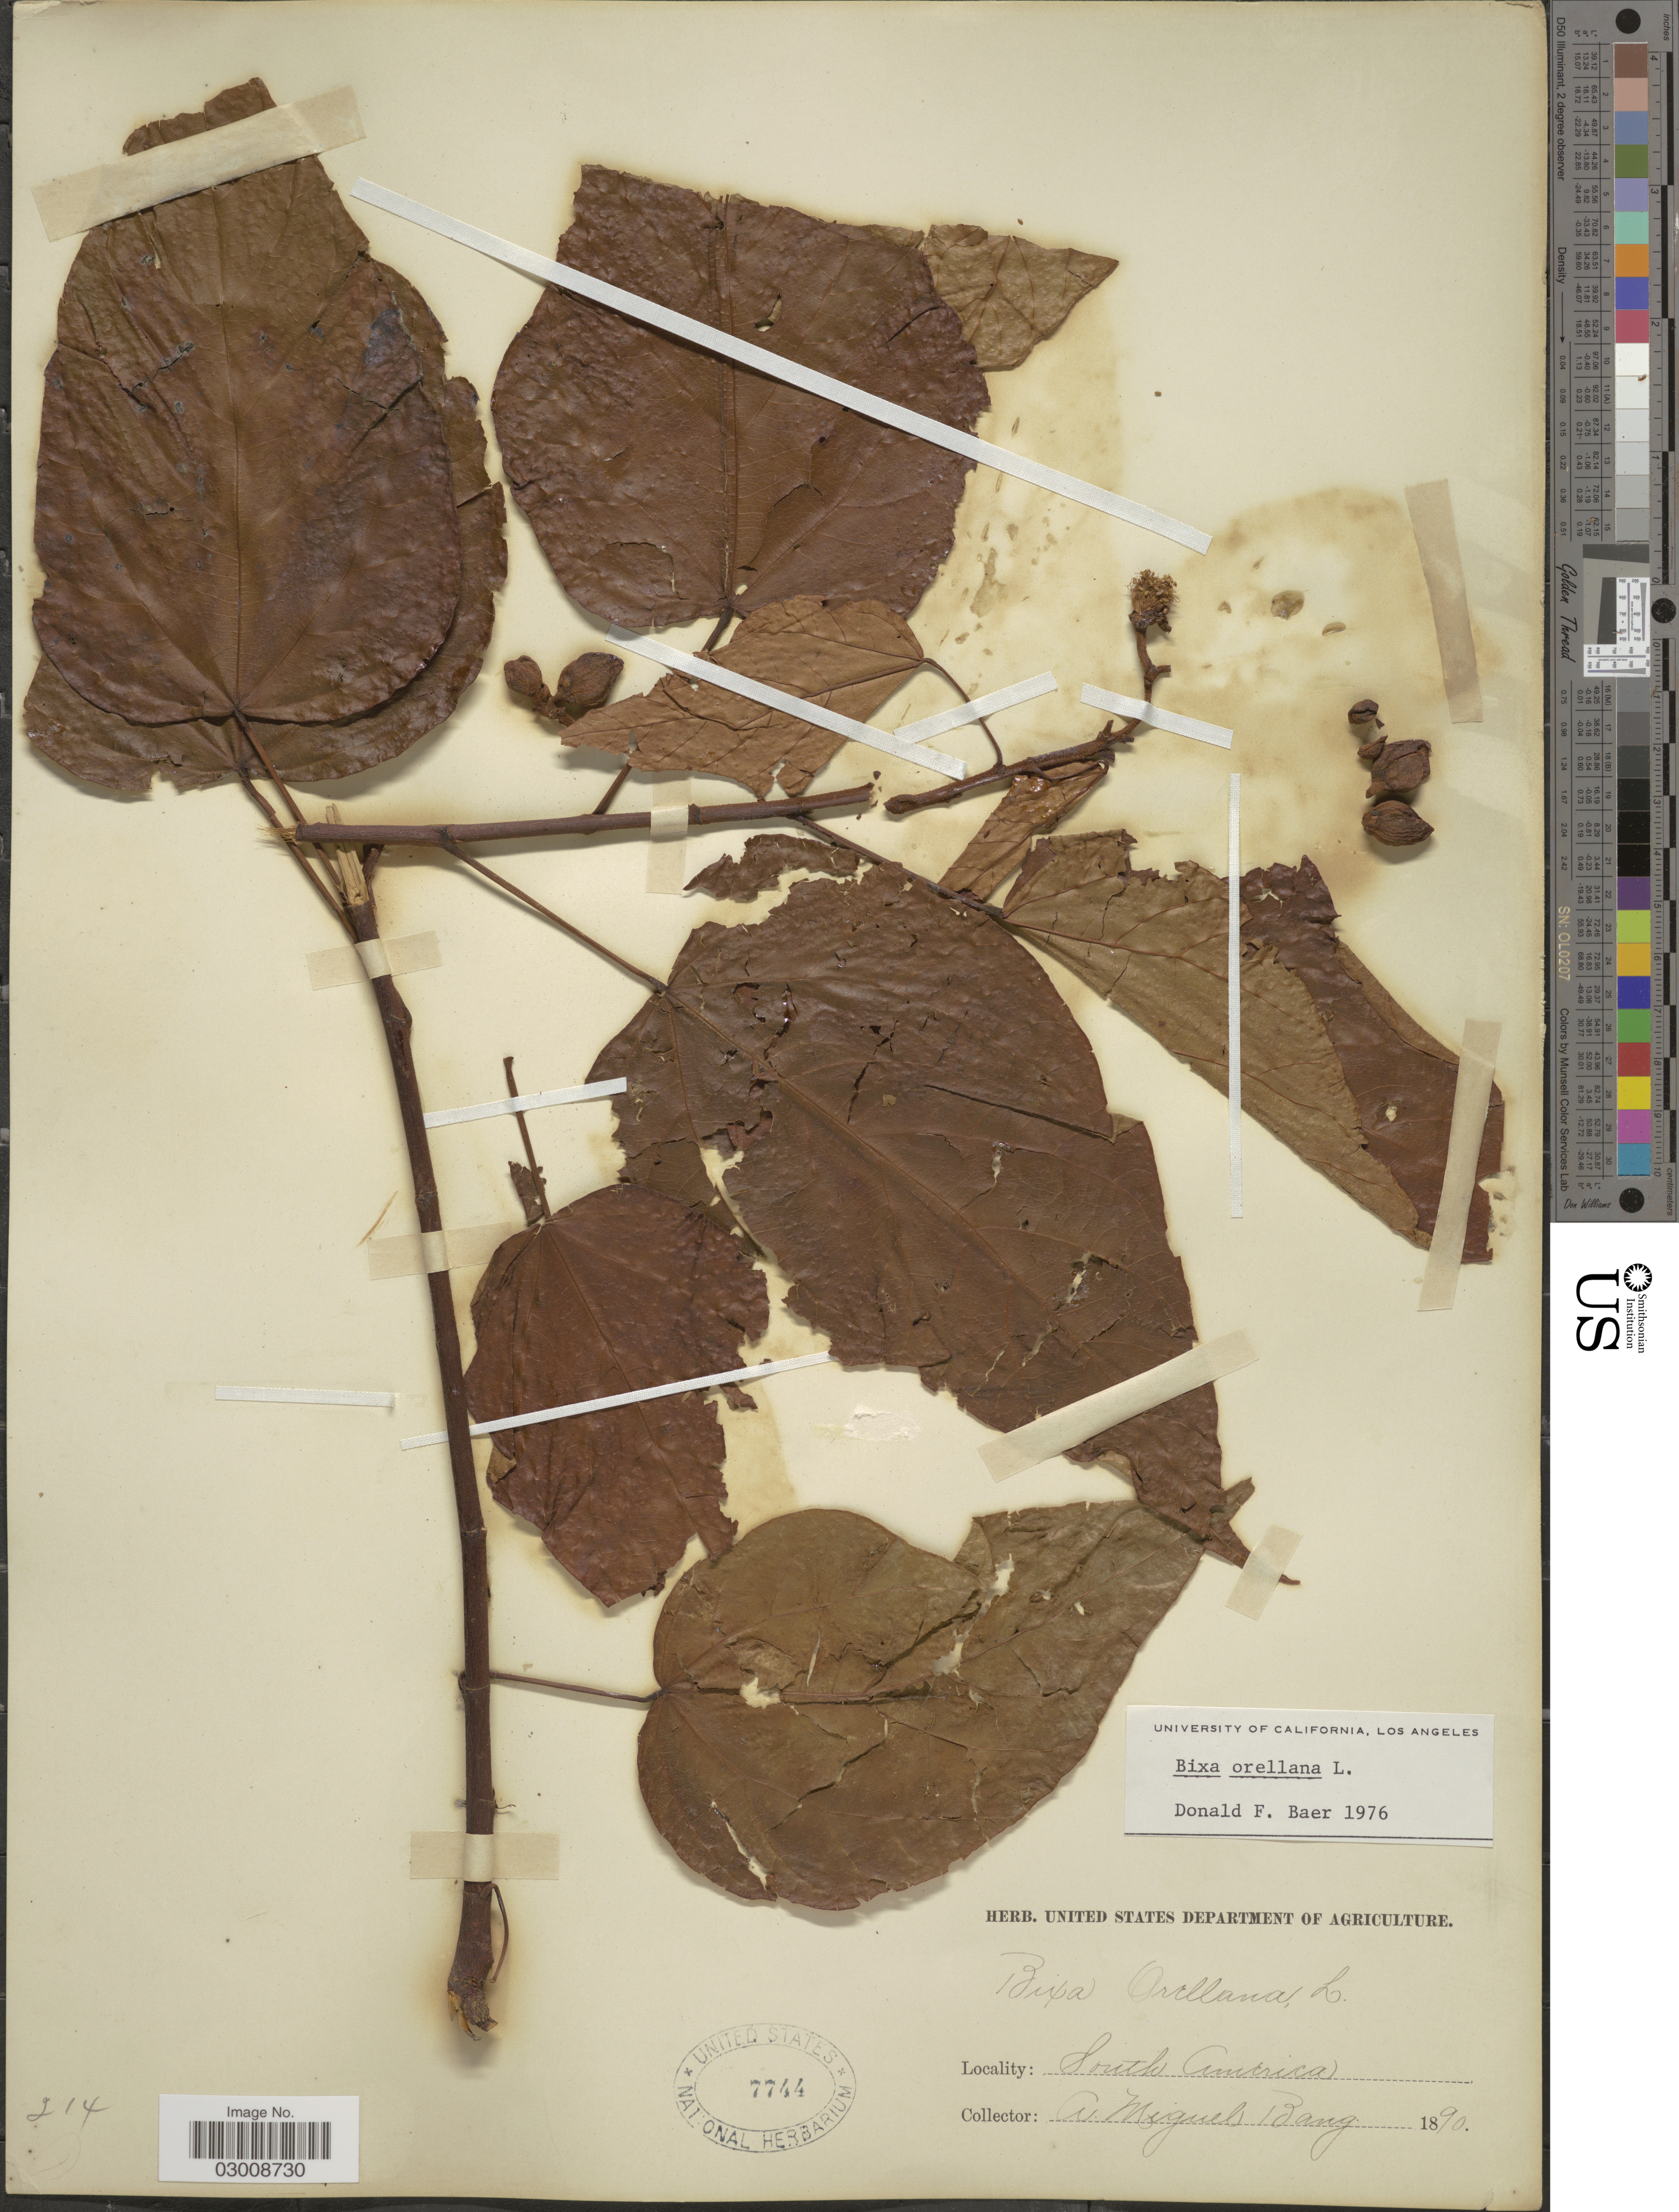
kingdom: Plantae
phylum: Tracheophyta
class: Magnoliopsida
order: Malvales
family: Bixaceae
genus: Bixa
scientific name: Bixa orellana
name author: L.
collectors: M. Bang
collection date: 1890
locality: South America.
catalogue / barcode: US 7744